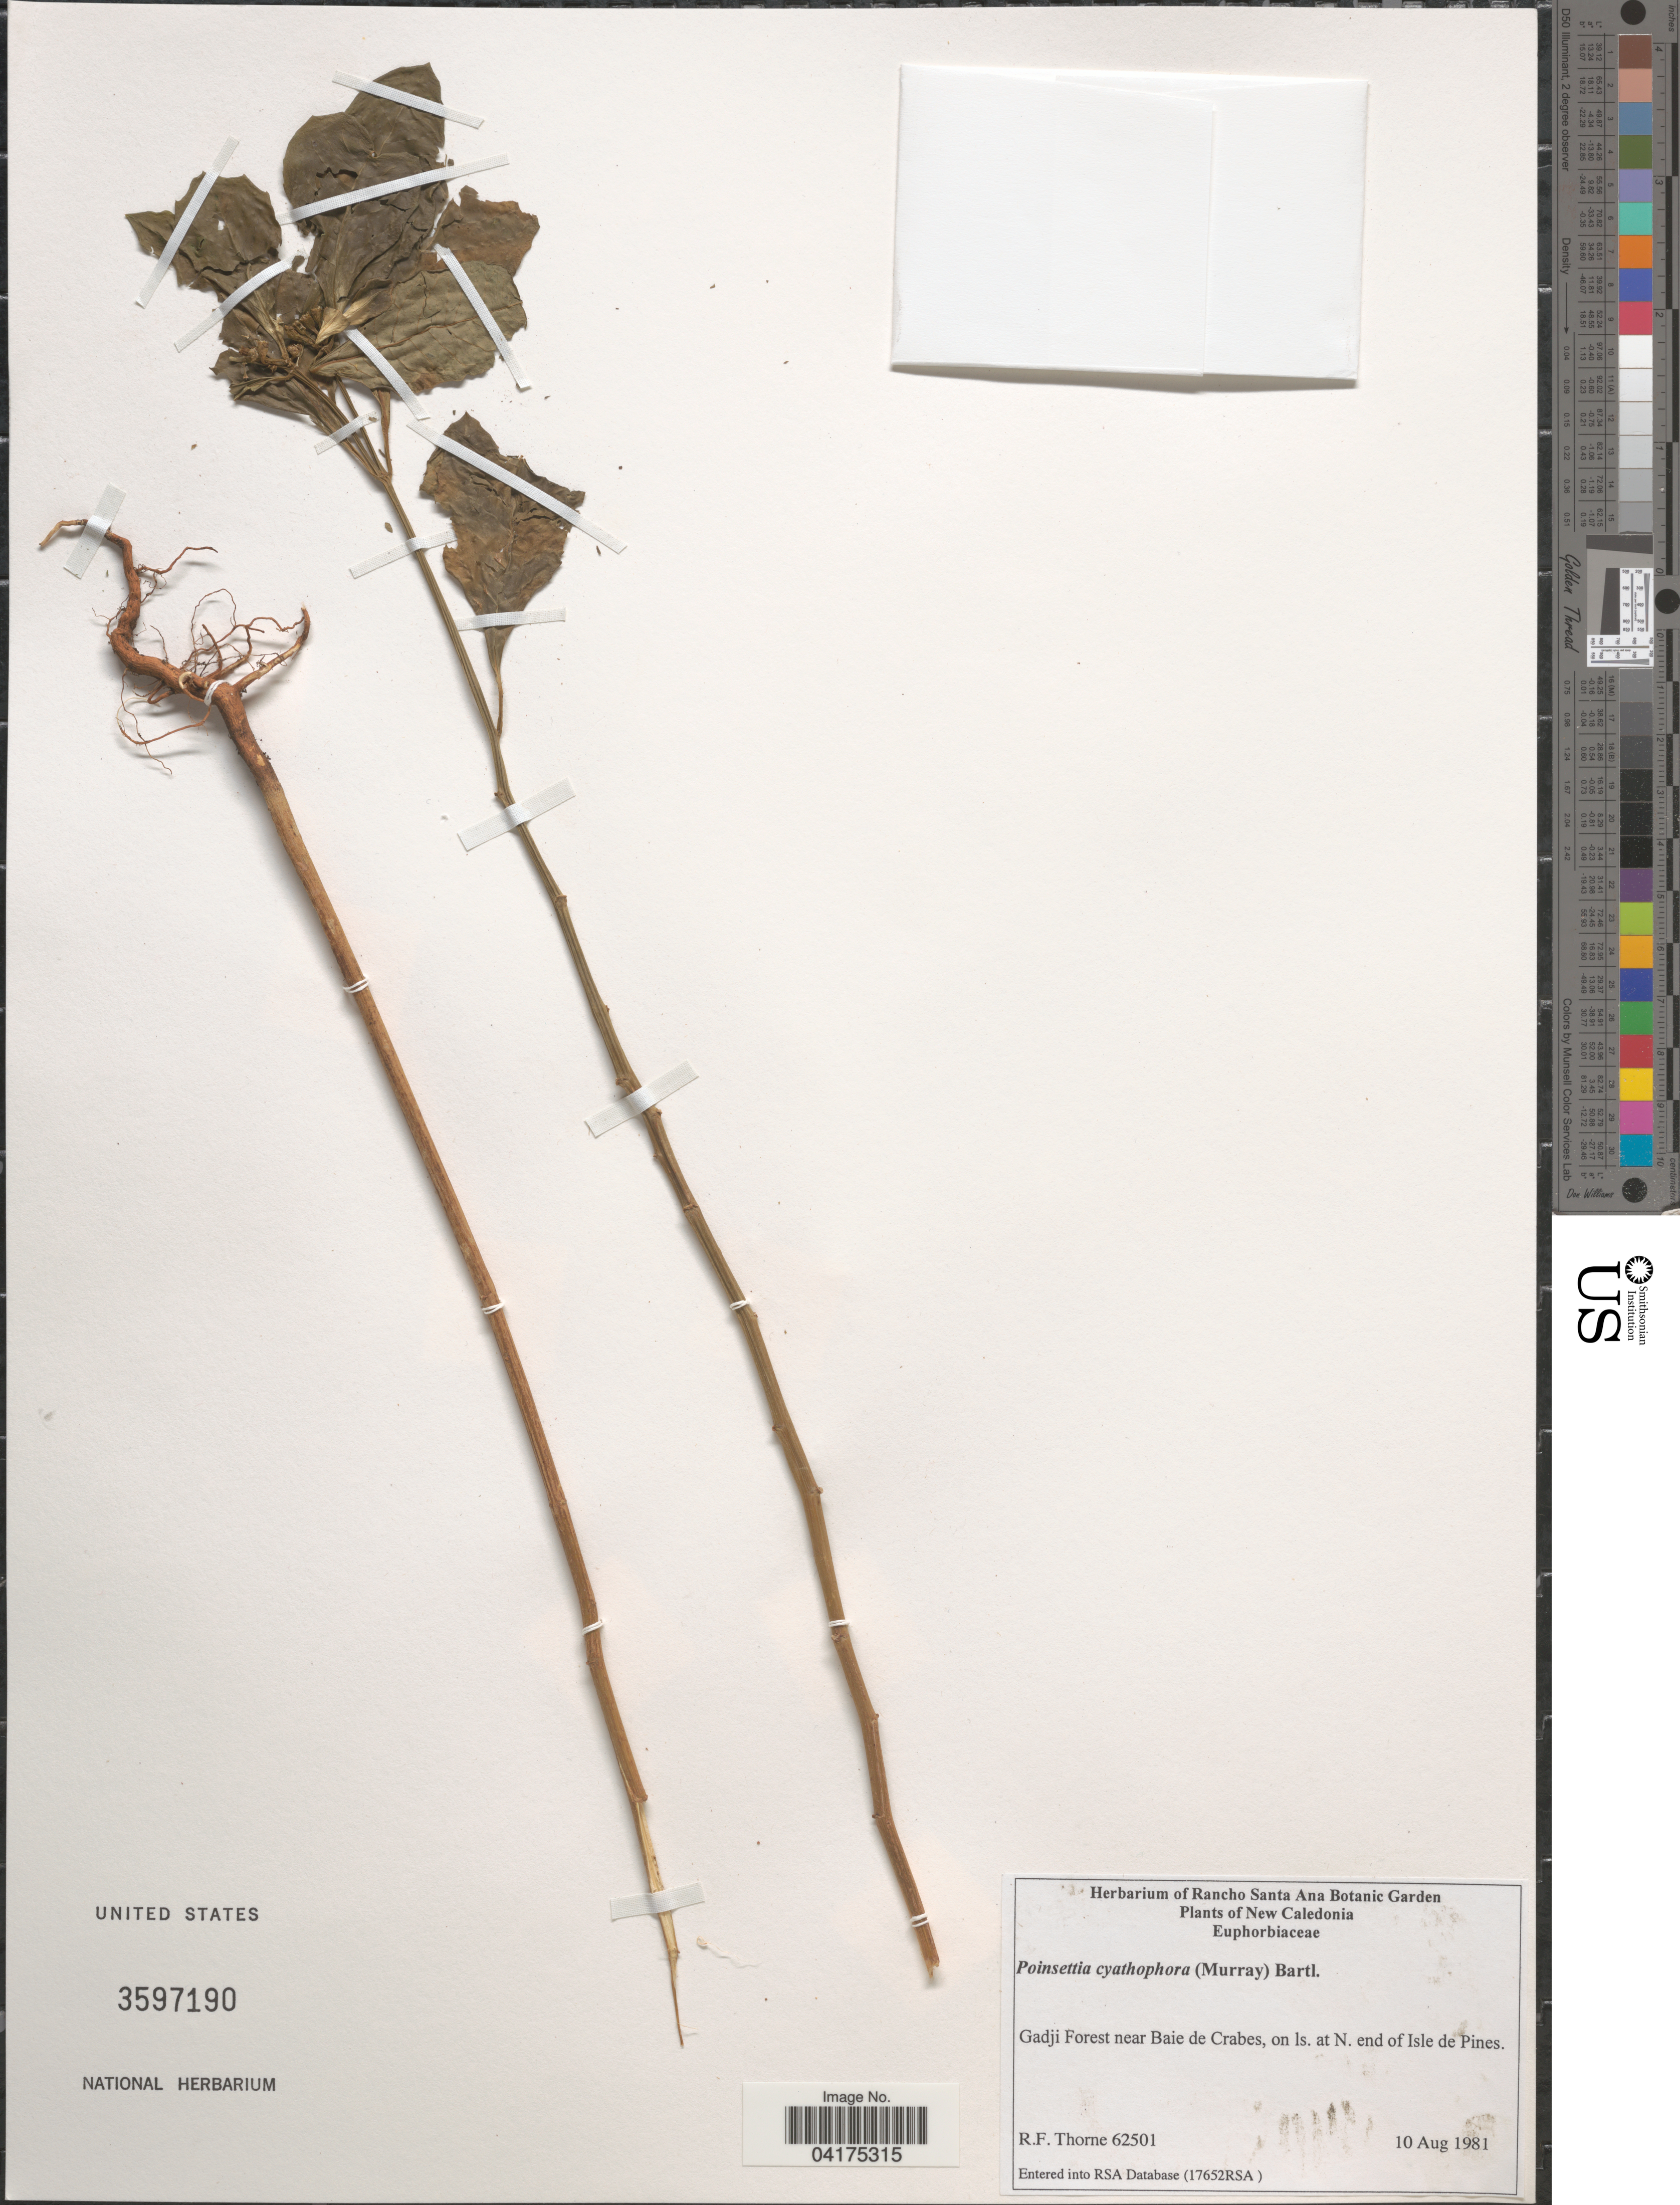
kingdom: Plantae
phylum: Tracheophyta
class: Magnoliopsida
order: Malpighiales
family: Euphorbiaceae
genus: Poinsettia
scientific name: Poinsettia cyathophora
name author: (Murray) Klotzsch & Garcke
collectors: R. Thorne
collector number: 62501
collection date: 1981-08-10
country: New Caledonia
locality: Gadji Forest near Baie de Crabes, on Is. at N. end of Isle de Pines.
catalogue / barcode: US 3597190